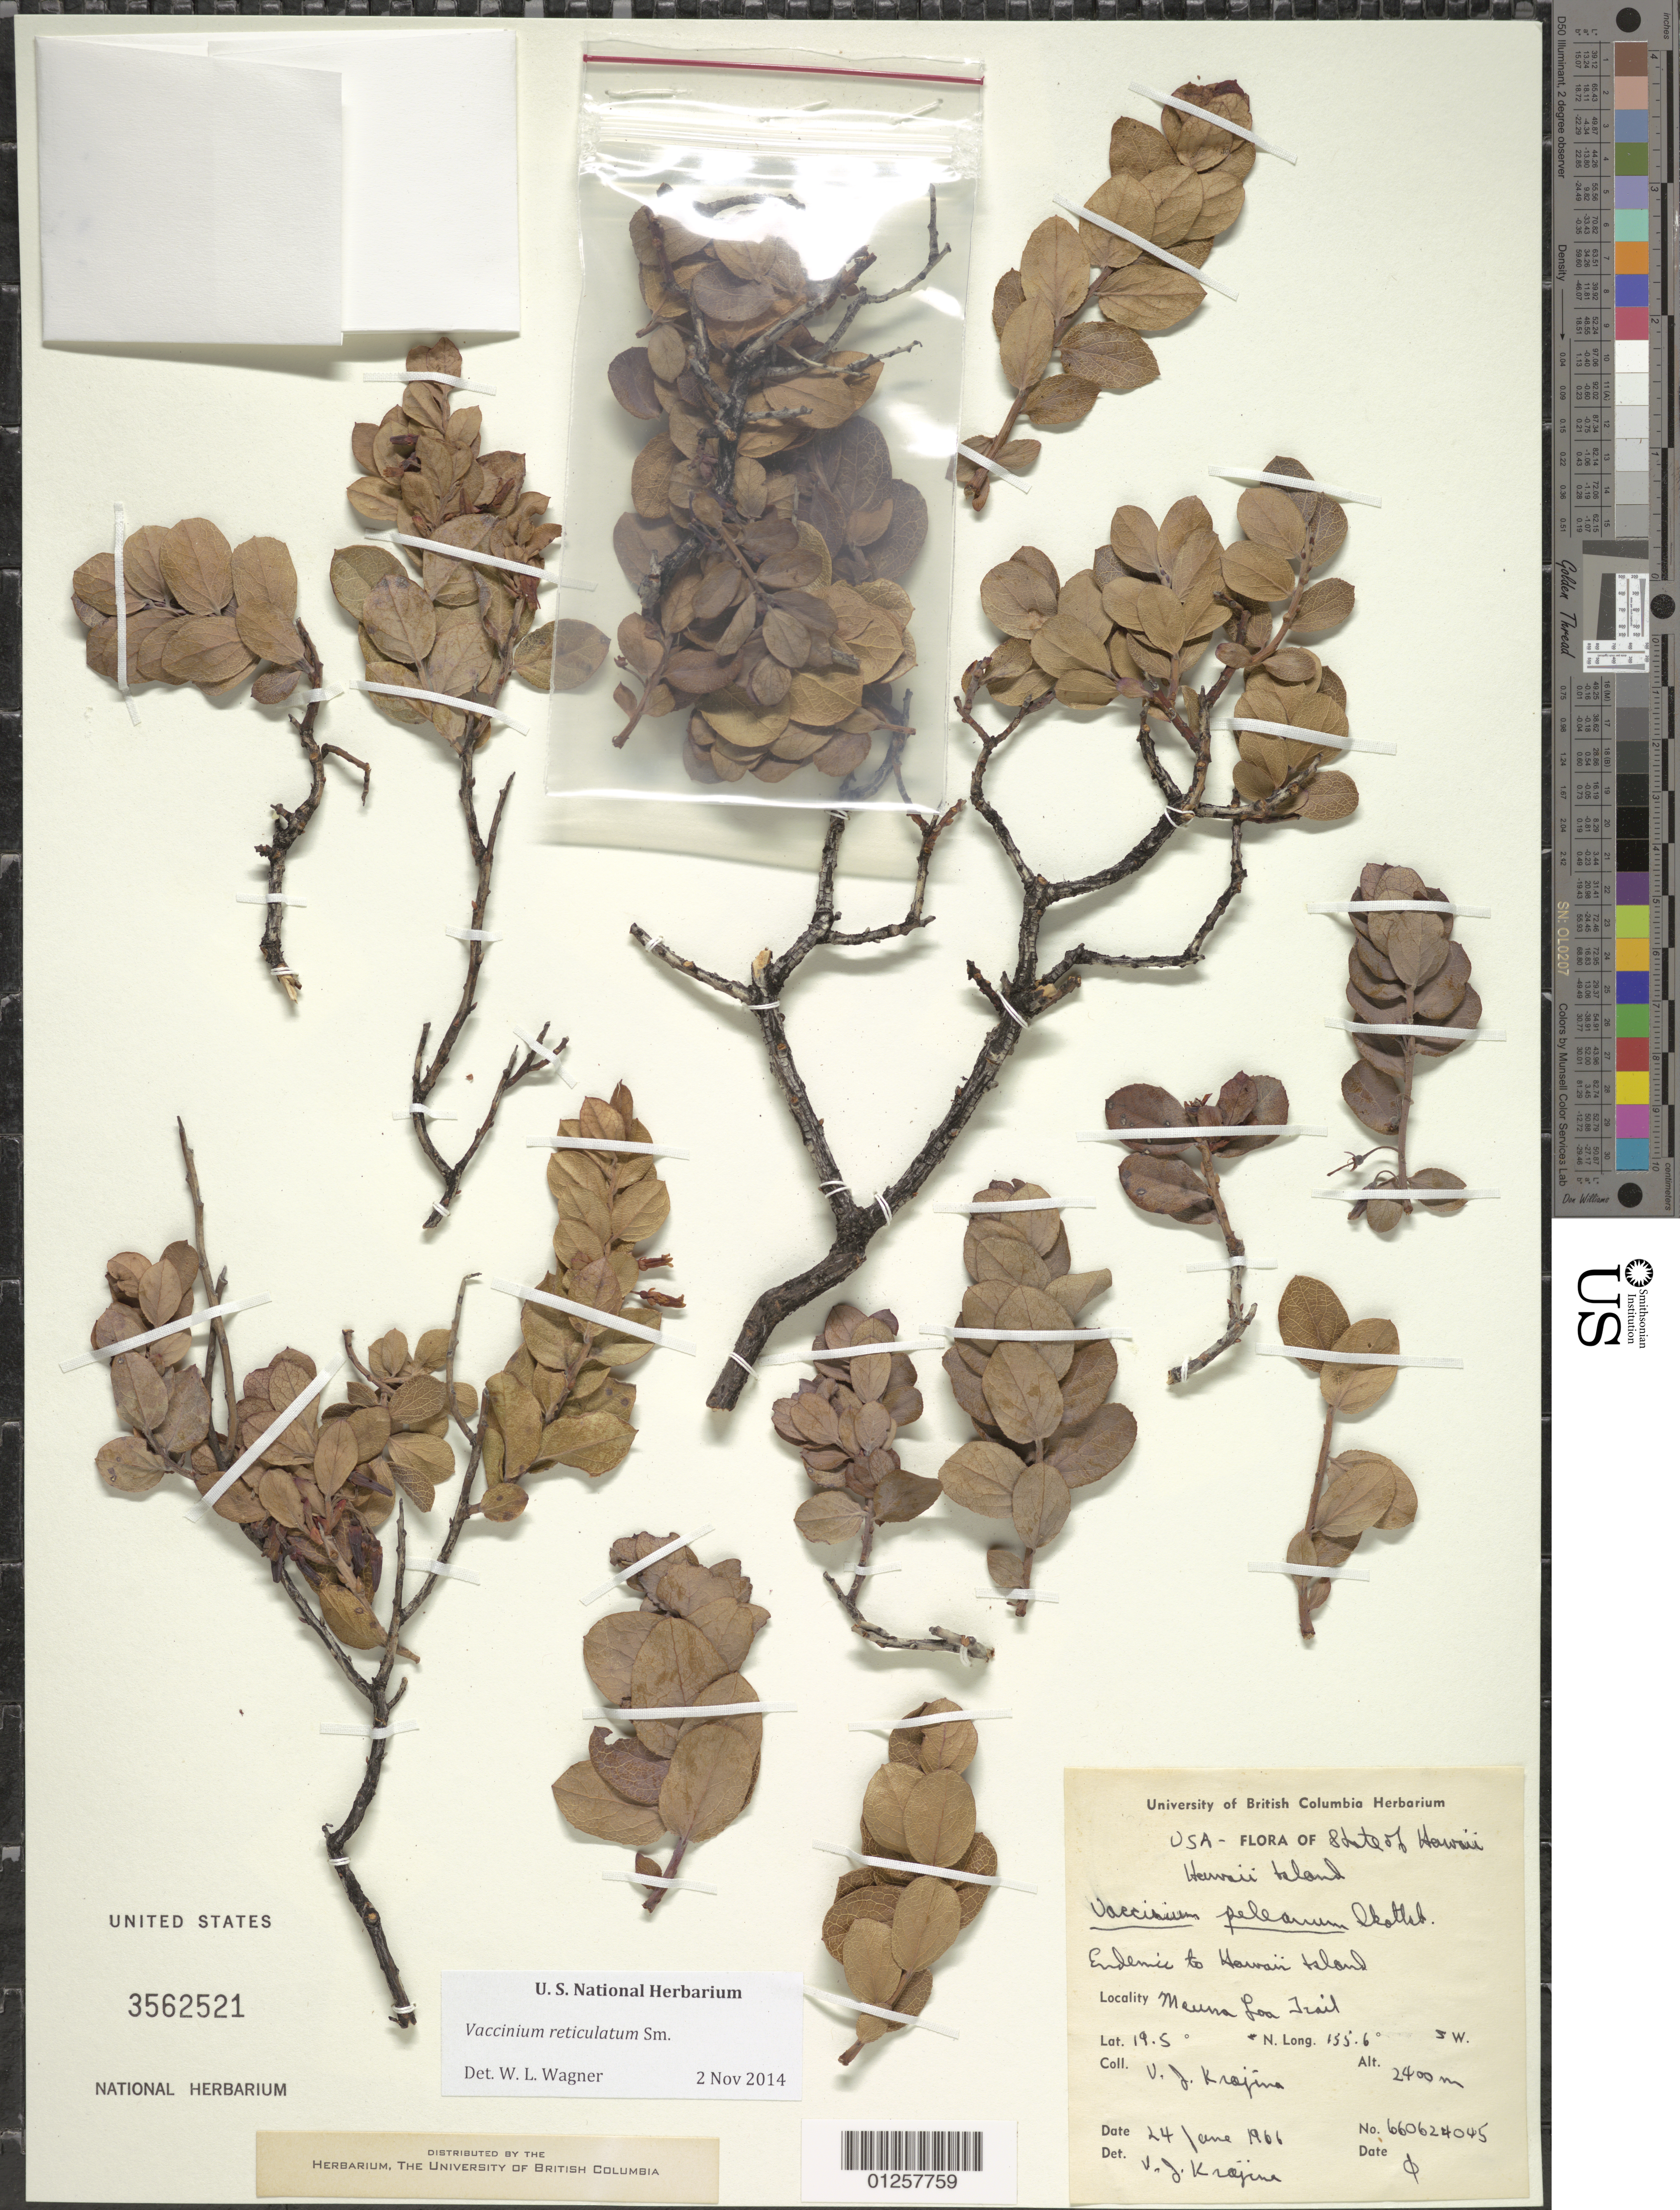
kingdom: Plantae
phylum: Tracheophyta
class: Magnoliopsida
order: Ericales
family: Ericaceae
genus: Vaccinium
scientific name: Vaccinium reticulatum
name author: Sm.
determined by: Wagner, W. L., (BOT), Smithsonian Institution - National Museum of Natural History (UNITED STATES)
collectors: V. Krajina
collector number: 660624045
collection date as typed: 24 Jun 1966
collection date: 1966-06-24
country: United States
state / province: Hawaii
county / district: Hawaii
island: Hawaii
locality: Mauna Loa trail.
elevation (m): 2400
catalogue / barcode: US 3562521